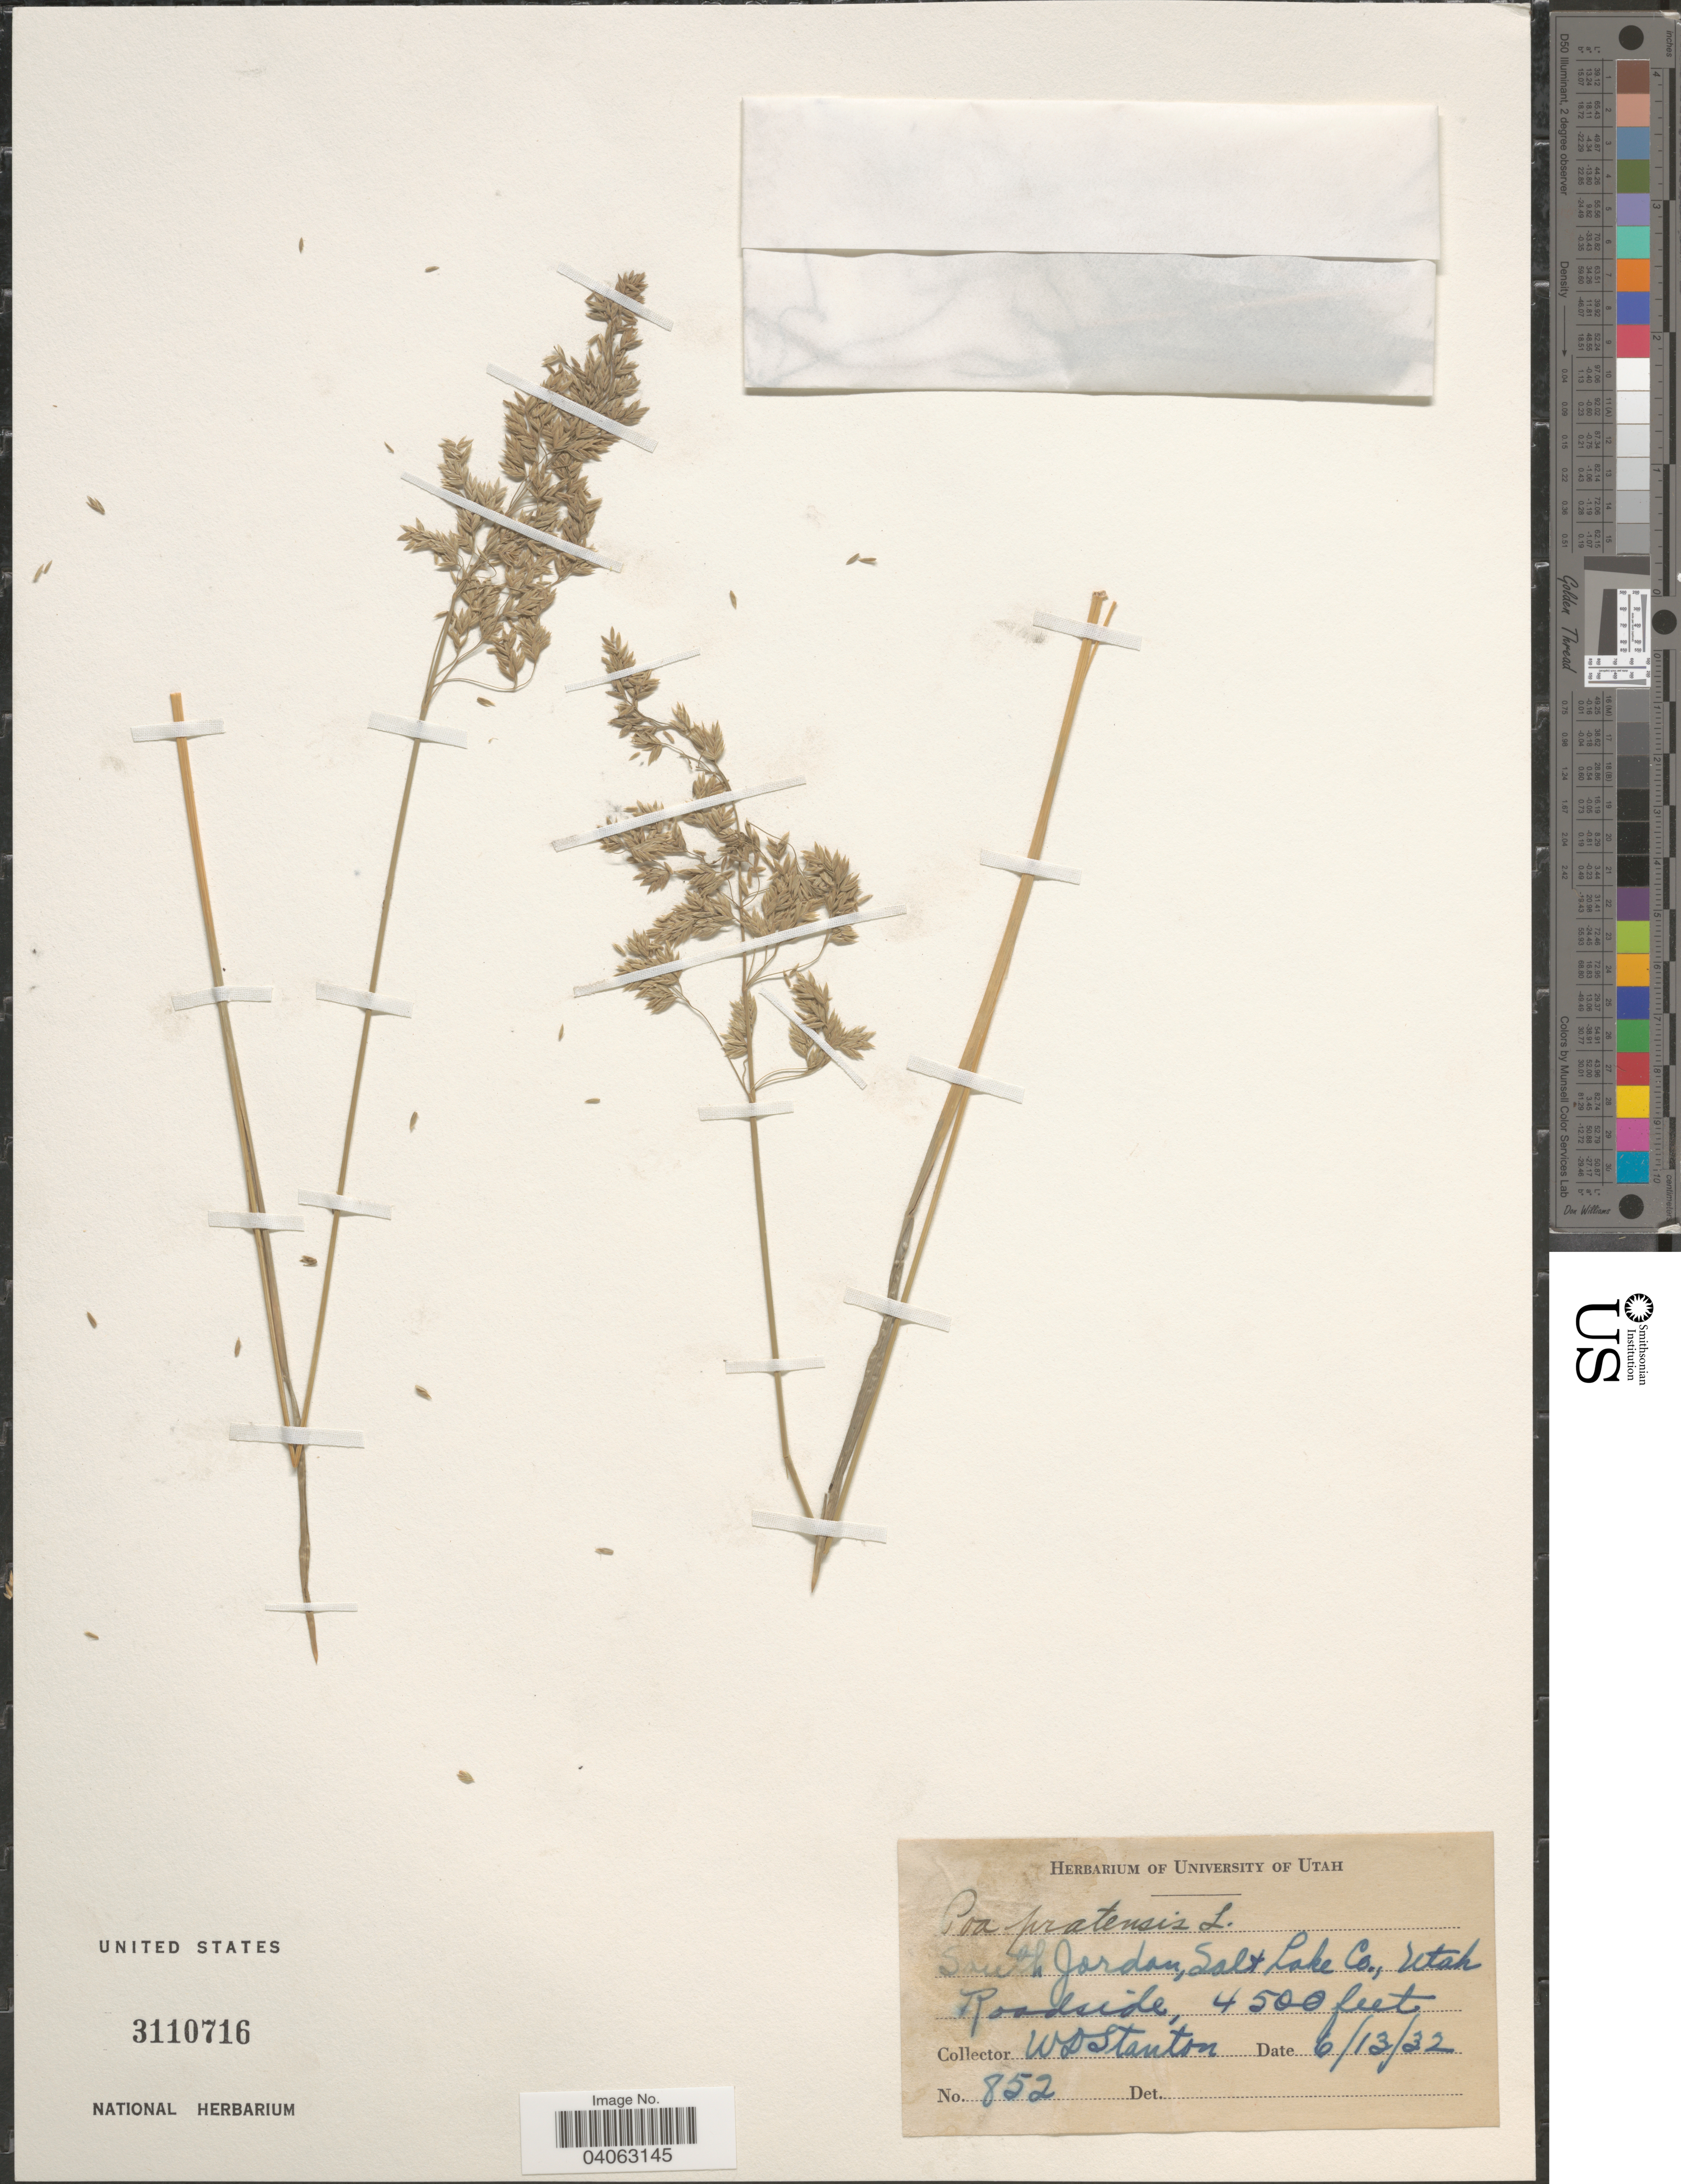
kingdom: Plantae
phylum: Tracheophyta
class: Liliopsida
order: Poales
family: Poaceae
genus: Poa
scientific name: Poa pratensis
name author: L.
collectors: W. Stanton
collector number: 852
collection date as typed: Transcribed d/m/y: 13/6/32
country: United States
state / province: Utah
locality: South Jordan, Salt Lake Co. Roadside.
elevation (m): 1372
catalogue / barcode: US 3110716